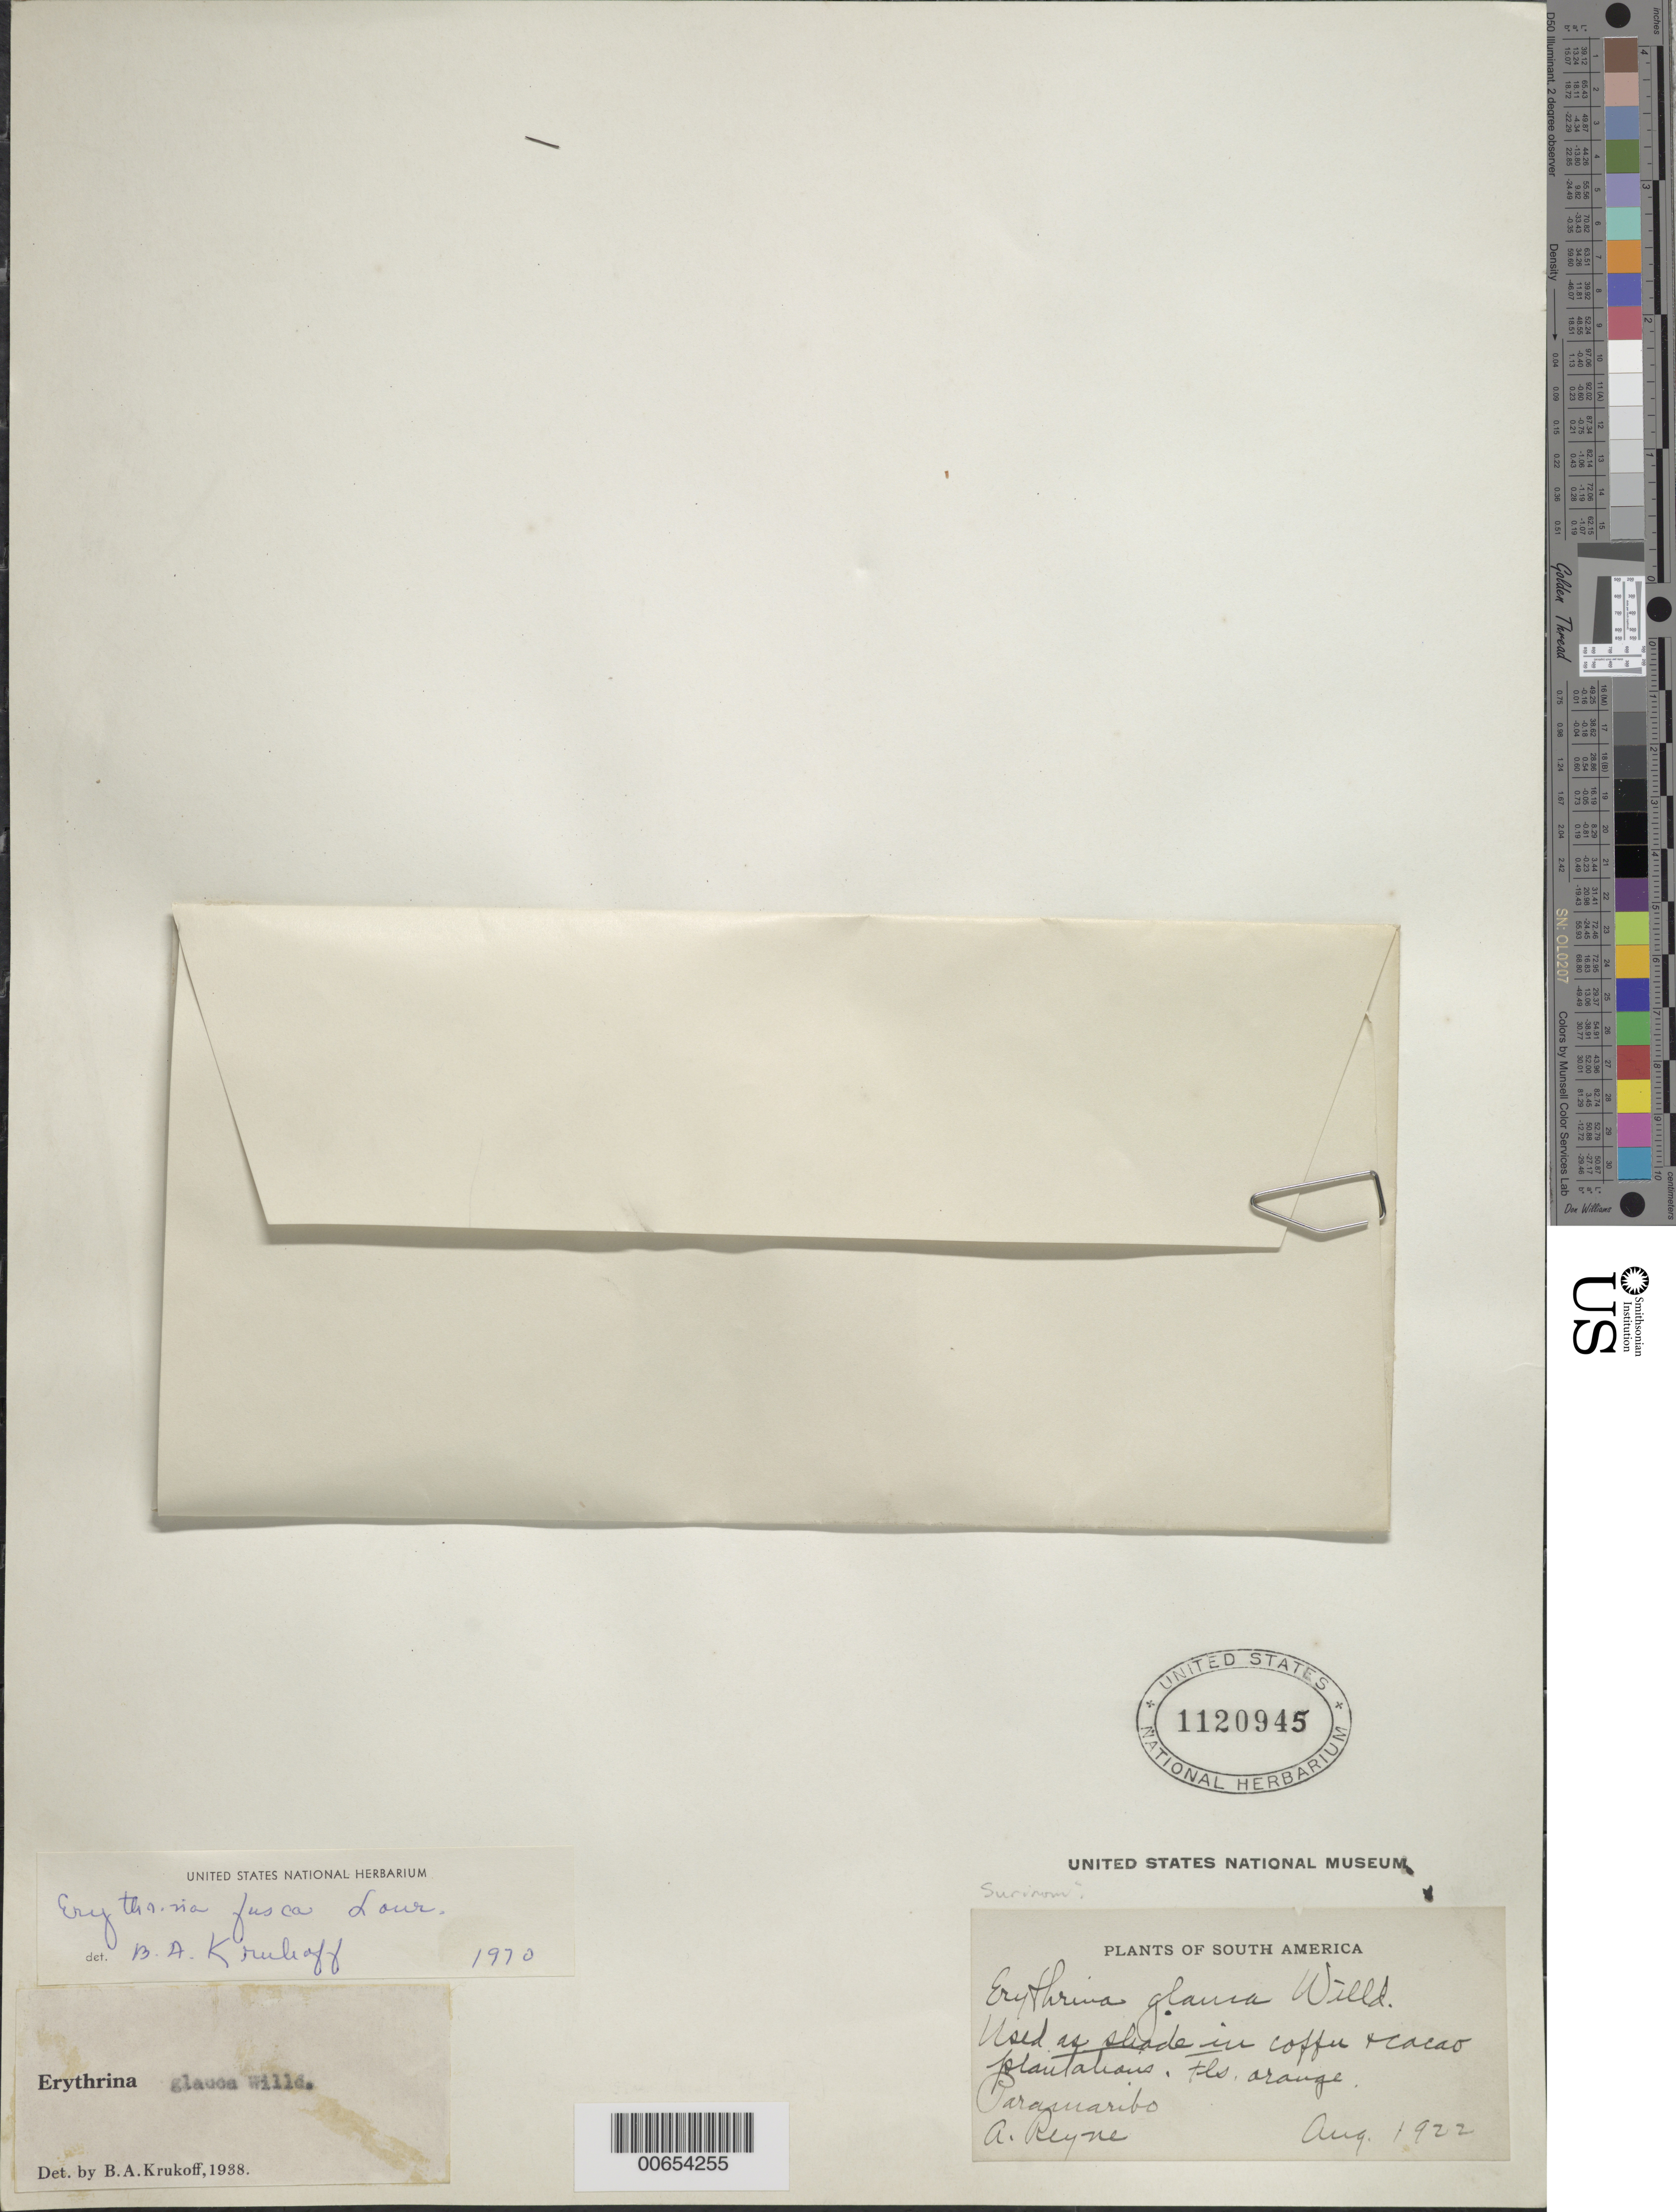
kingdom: Plantae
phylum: Tracheophyta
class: Magnoliopsida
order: Fabales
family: Fabaceae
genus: Erythrina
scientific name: Erythrina fusca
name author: Lour.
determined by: Krukoff, B. A.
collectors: A. Reyna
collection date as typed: Aug-22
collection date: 1922-08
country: Suriname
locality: Paramaribo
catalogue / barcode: US 1120945